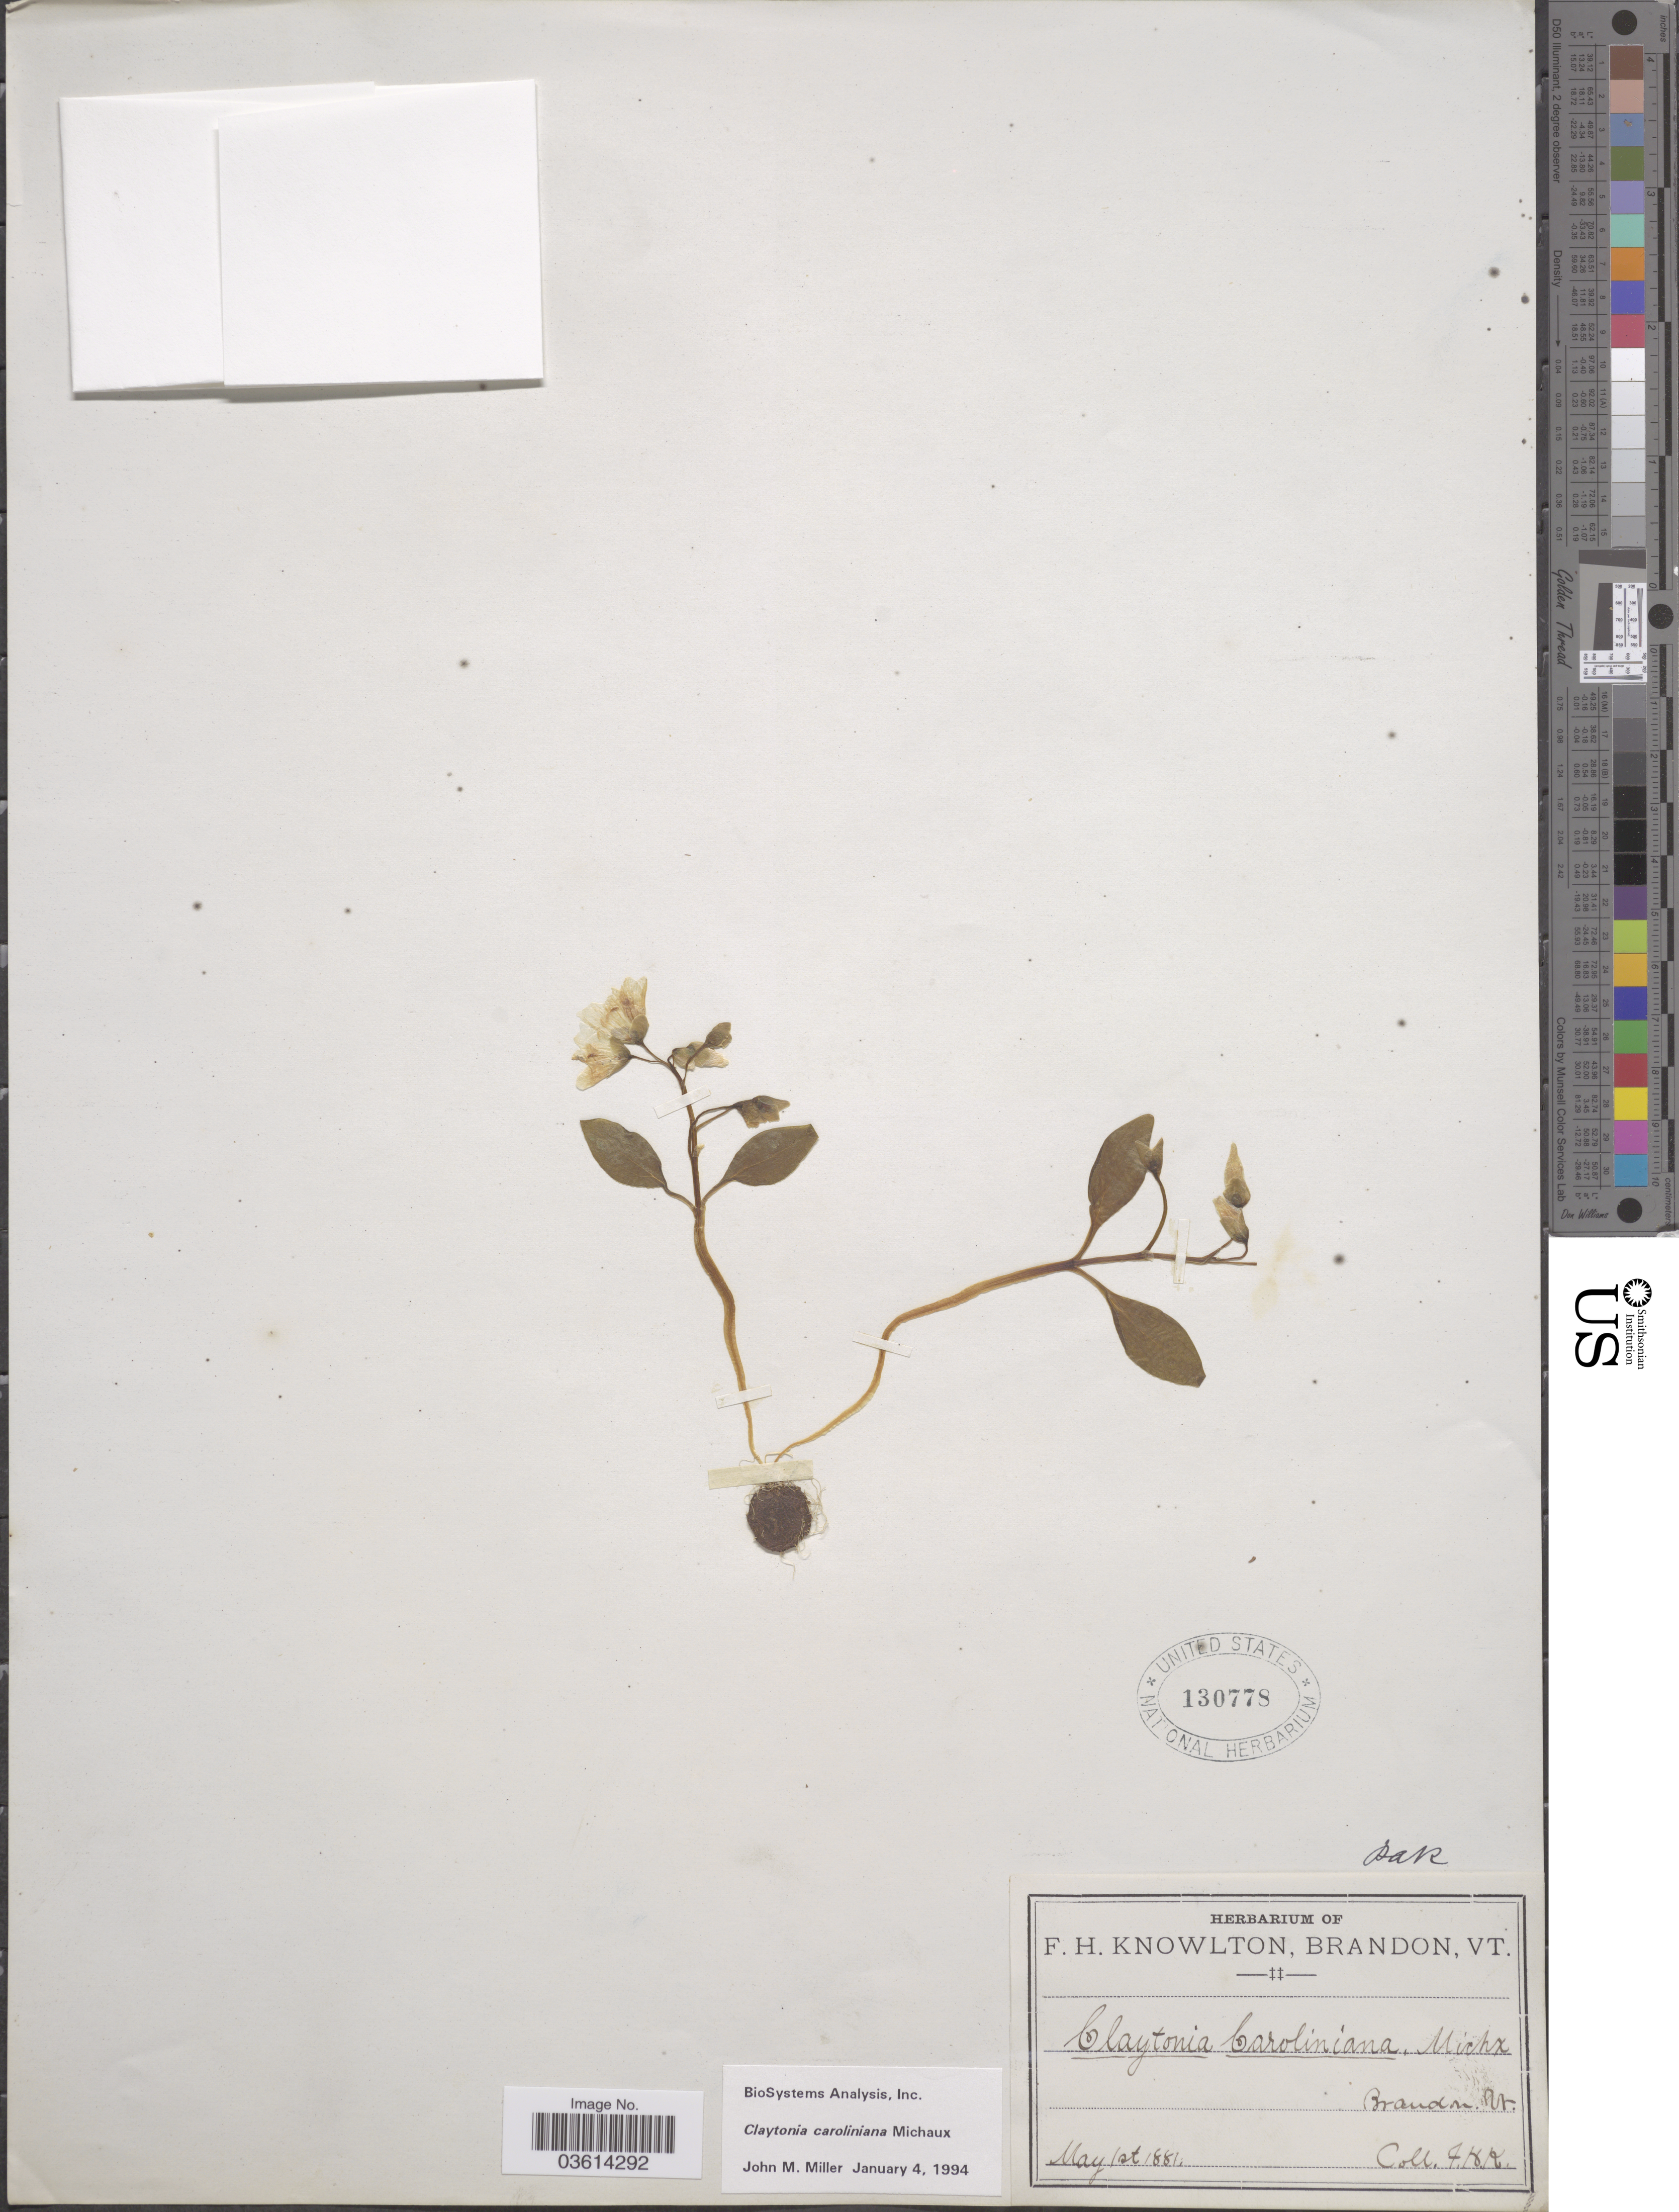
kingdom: Plantae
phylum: Tracheophyta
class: Magnoliopsida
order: Caryophyllales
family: Montiaceae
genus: Claytonia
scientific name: Claytonia caroliniana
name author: Michx.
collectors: F. H. Knowlton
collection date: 1881-05-01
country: United States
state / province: Vermont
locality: Brandon.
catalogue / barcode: US 130778